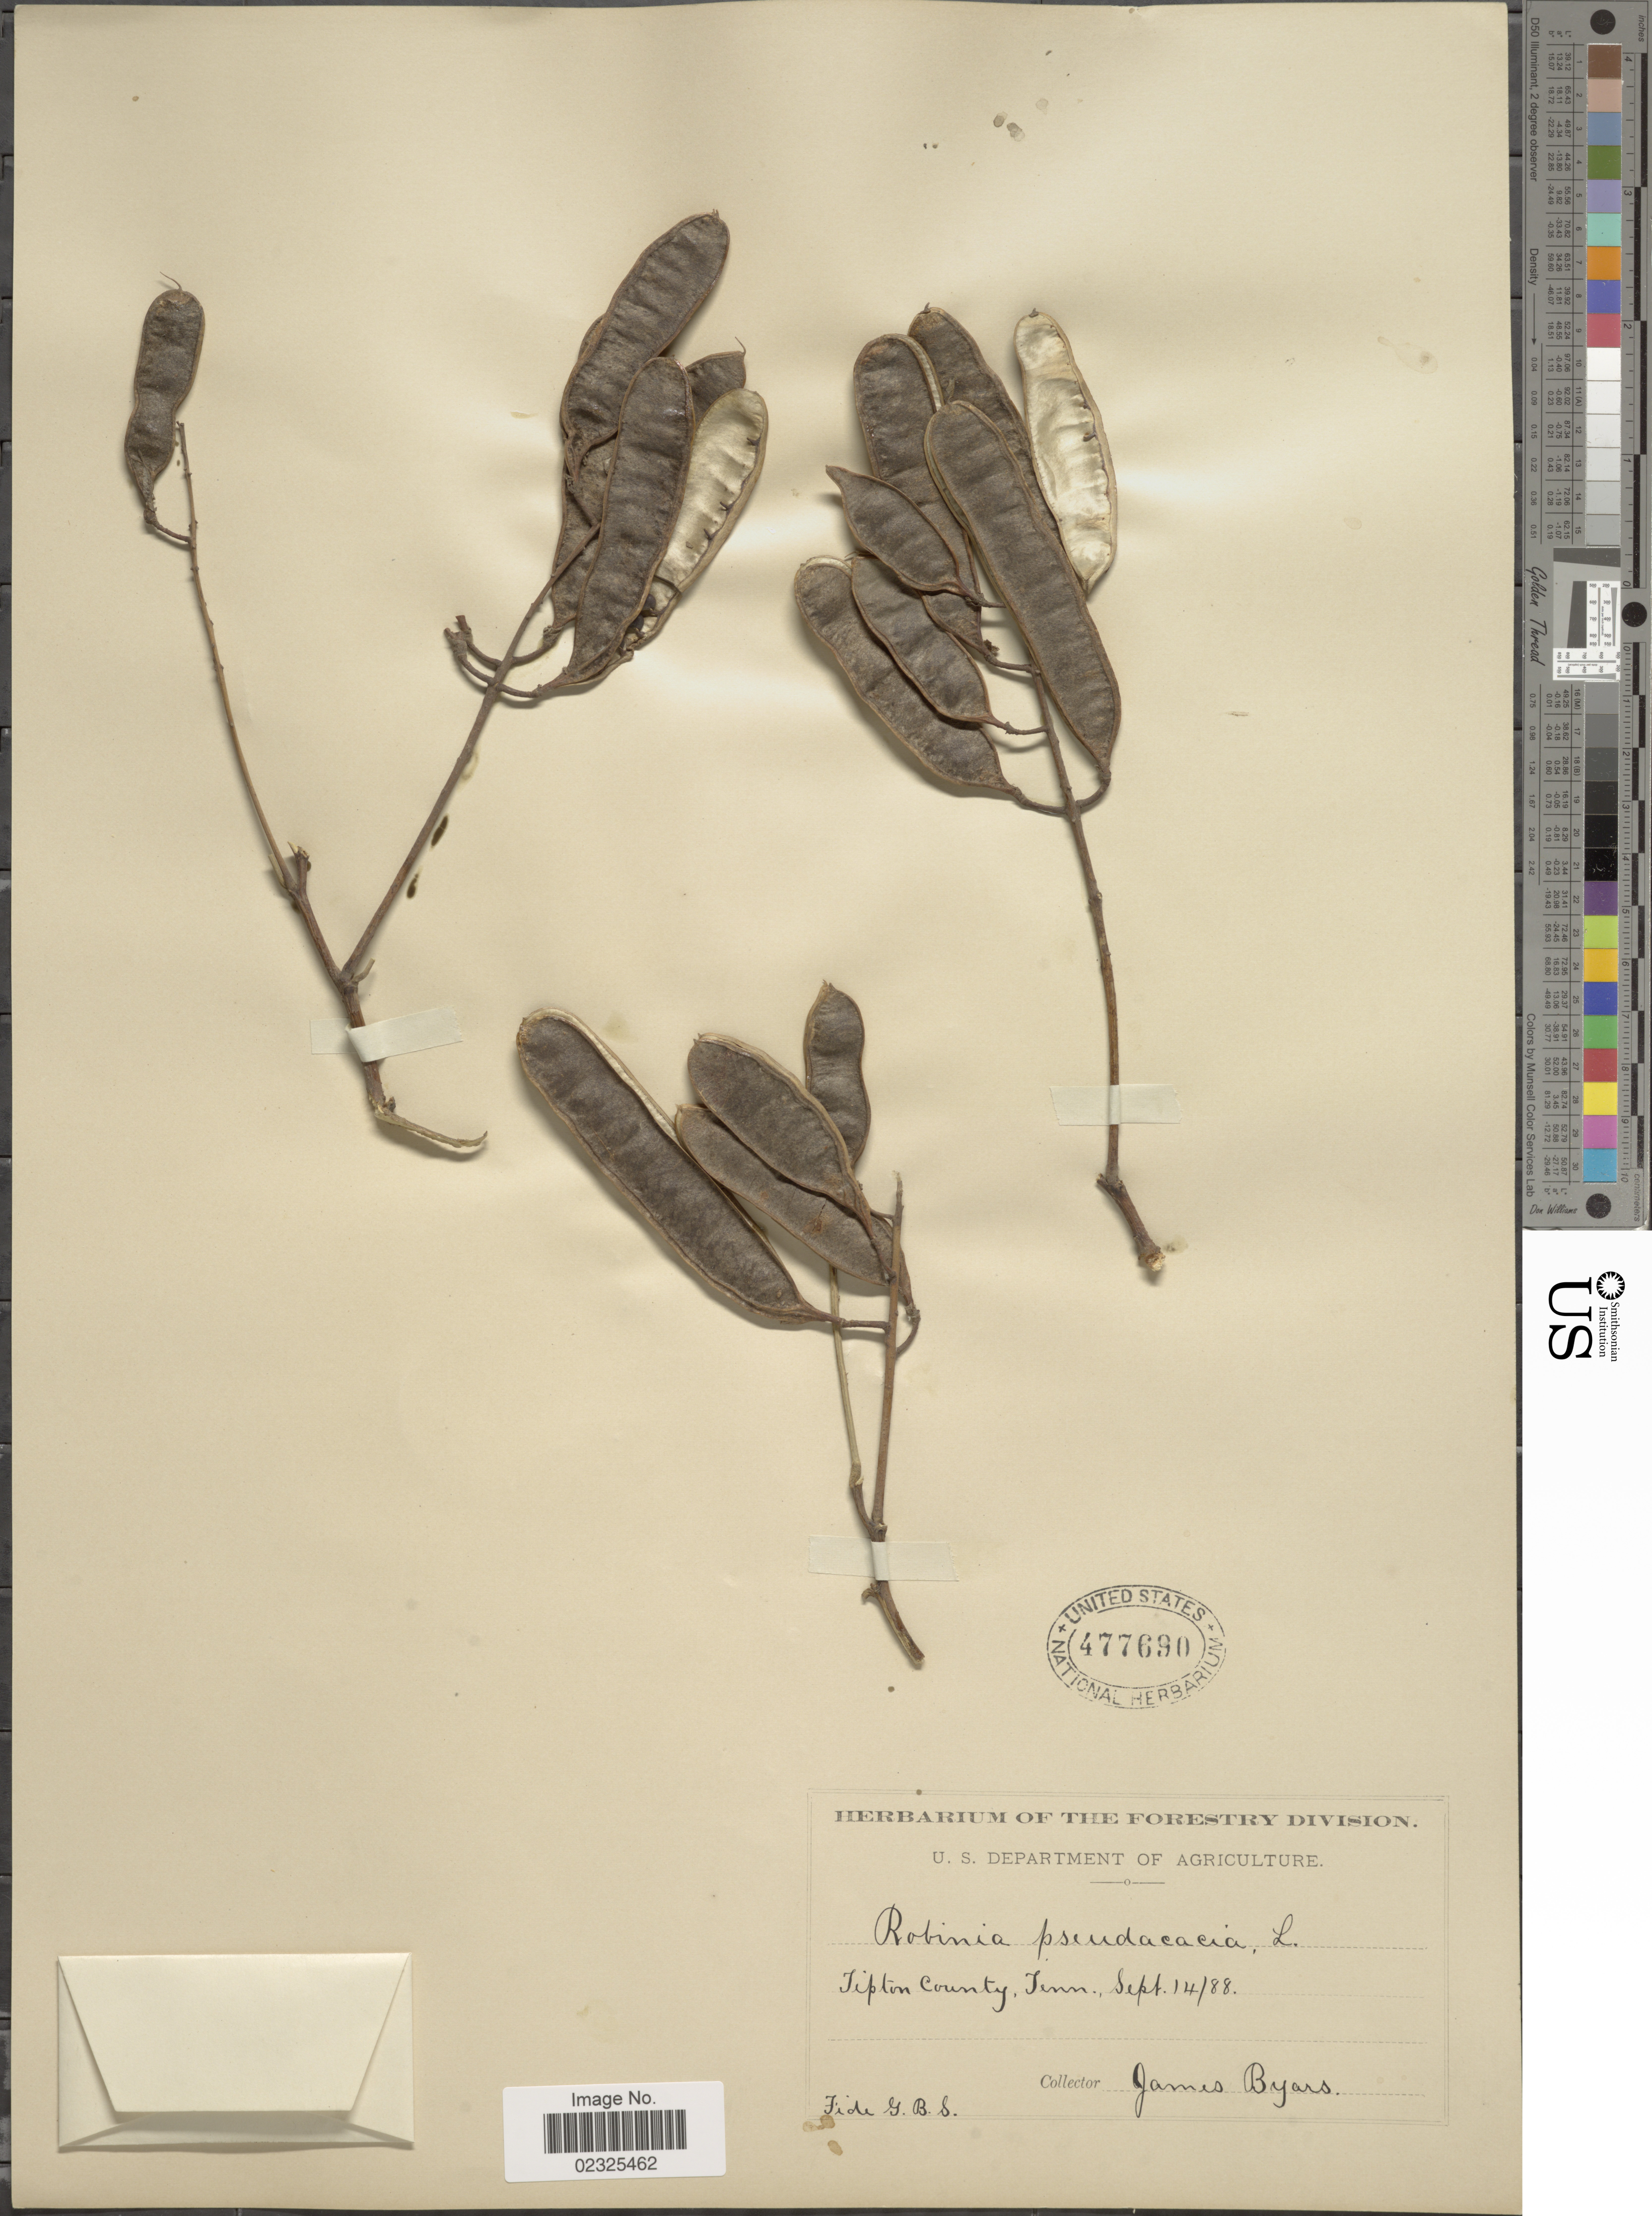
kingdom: Plantae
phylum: Tracheophyta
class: Magnoliopsida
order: Fabales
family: Fabaceae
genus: Robinia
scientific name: Robinia pseudoacacia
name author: L.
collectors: J. Byars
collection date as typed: Transcribed d/m/y: 14/9/88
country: United States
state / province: Tennessee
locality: Tipron County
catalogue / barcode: US 477690